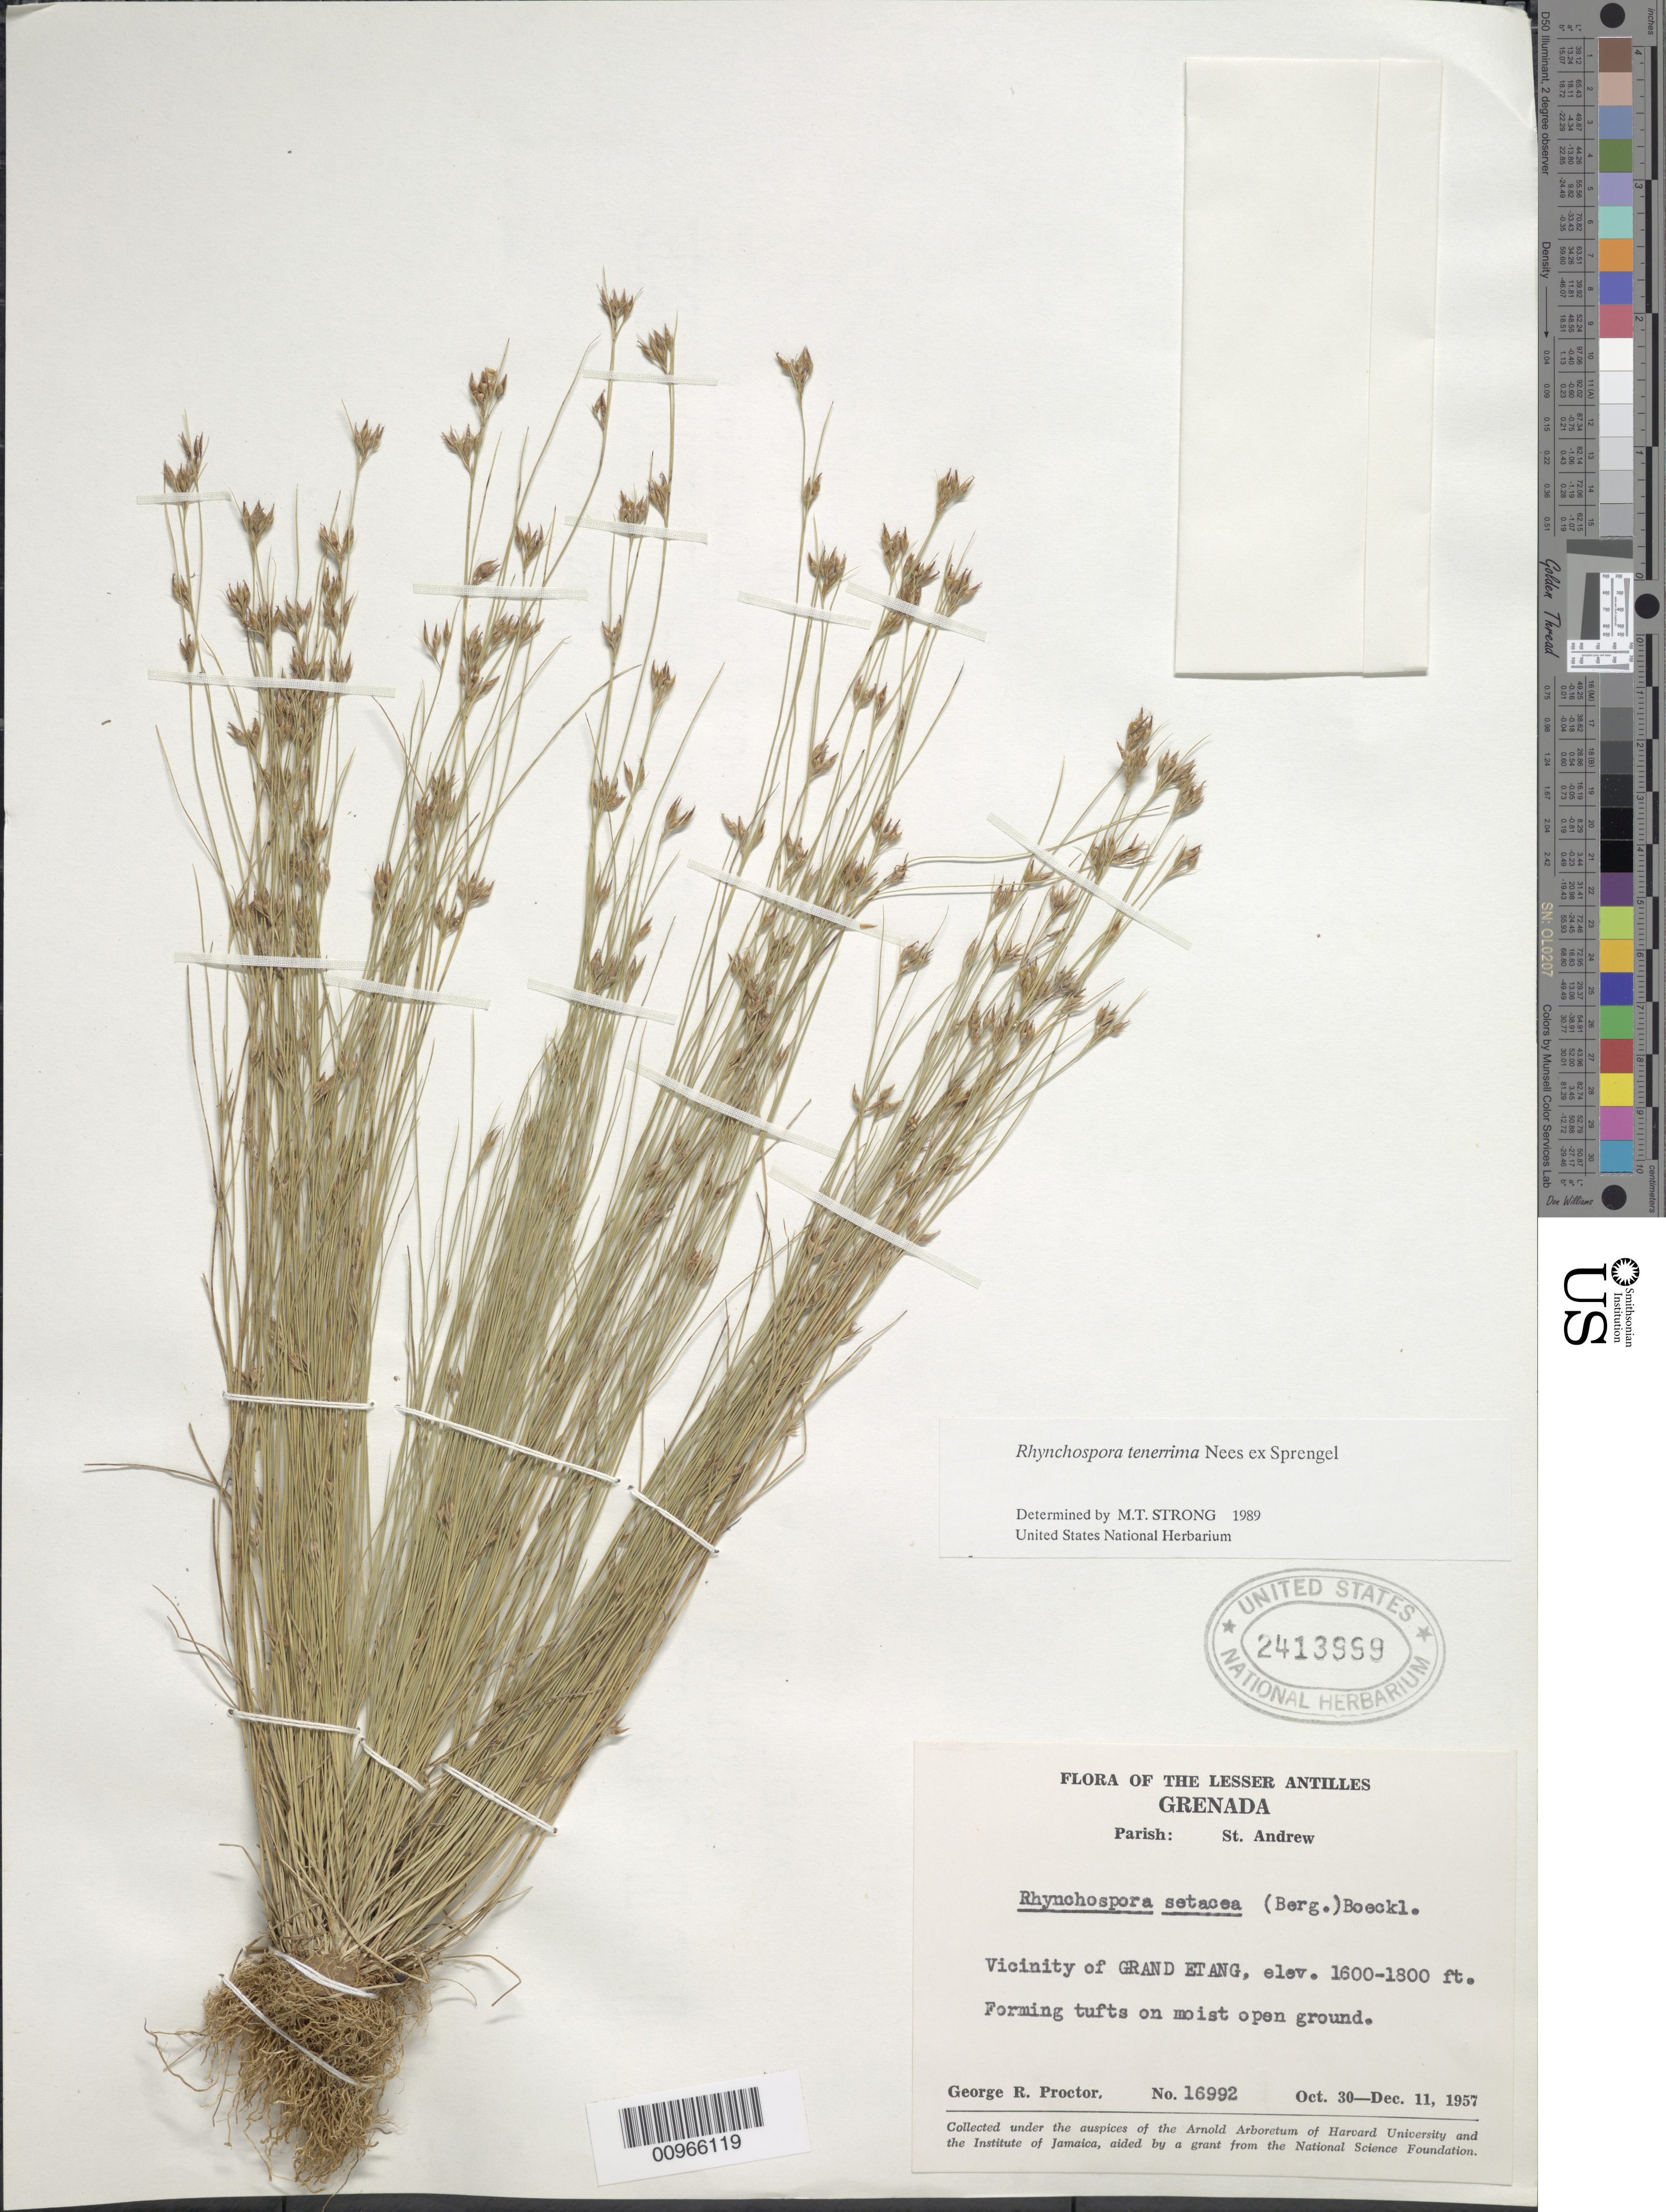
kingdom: Plantae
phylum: Tracheophyta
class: Liliopsida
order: Poales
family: Cyperaceae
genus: Rhynchospora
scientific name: Rhynchospora tenerrima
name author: Nees ex Spreng.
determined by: Strong, M. T., (US), Smithsonian Institution - National Museum of Natural History (UNITED STATES)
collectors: G. R. Proctor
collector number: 16992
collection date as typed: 30 Oct 1957 to 11 Dec 1957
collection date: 1957-10-30/1957-12-11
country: Grenada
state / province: Saint Andrew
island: Grenada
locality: Vicinity of Grand Etang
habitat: On moist open ground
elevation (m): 488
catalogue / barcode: US 2413999